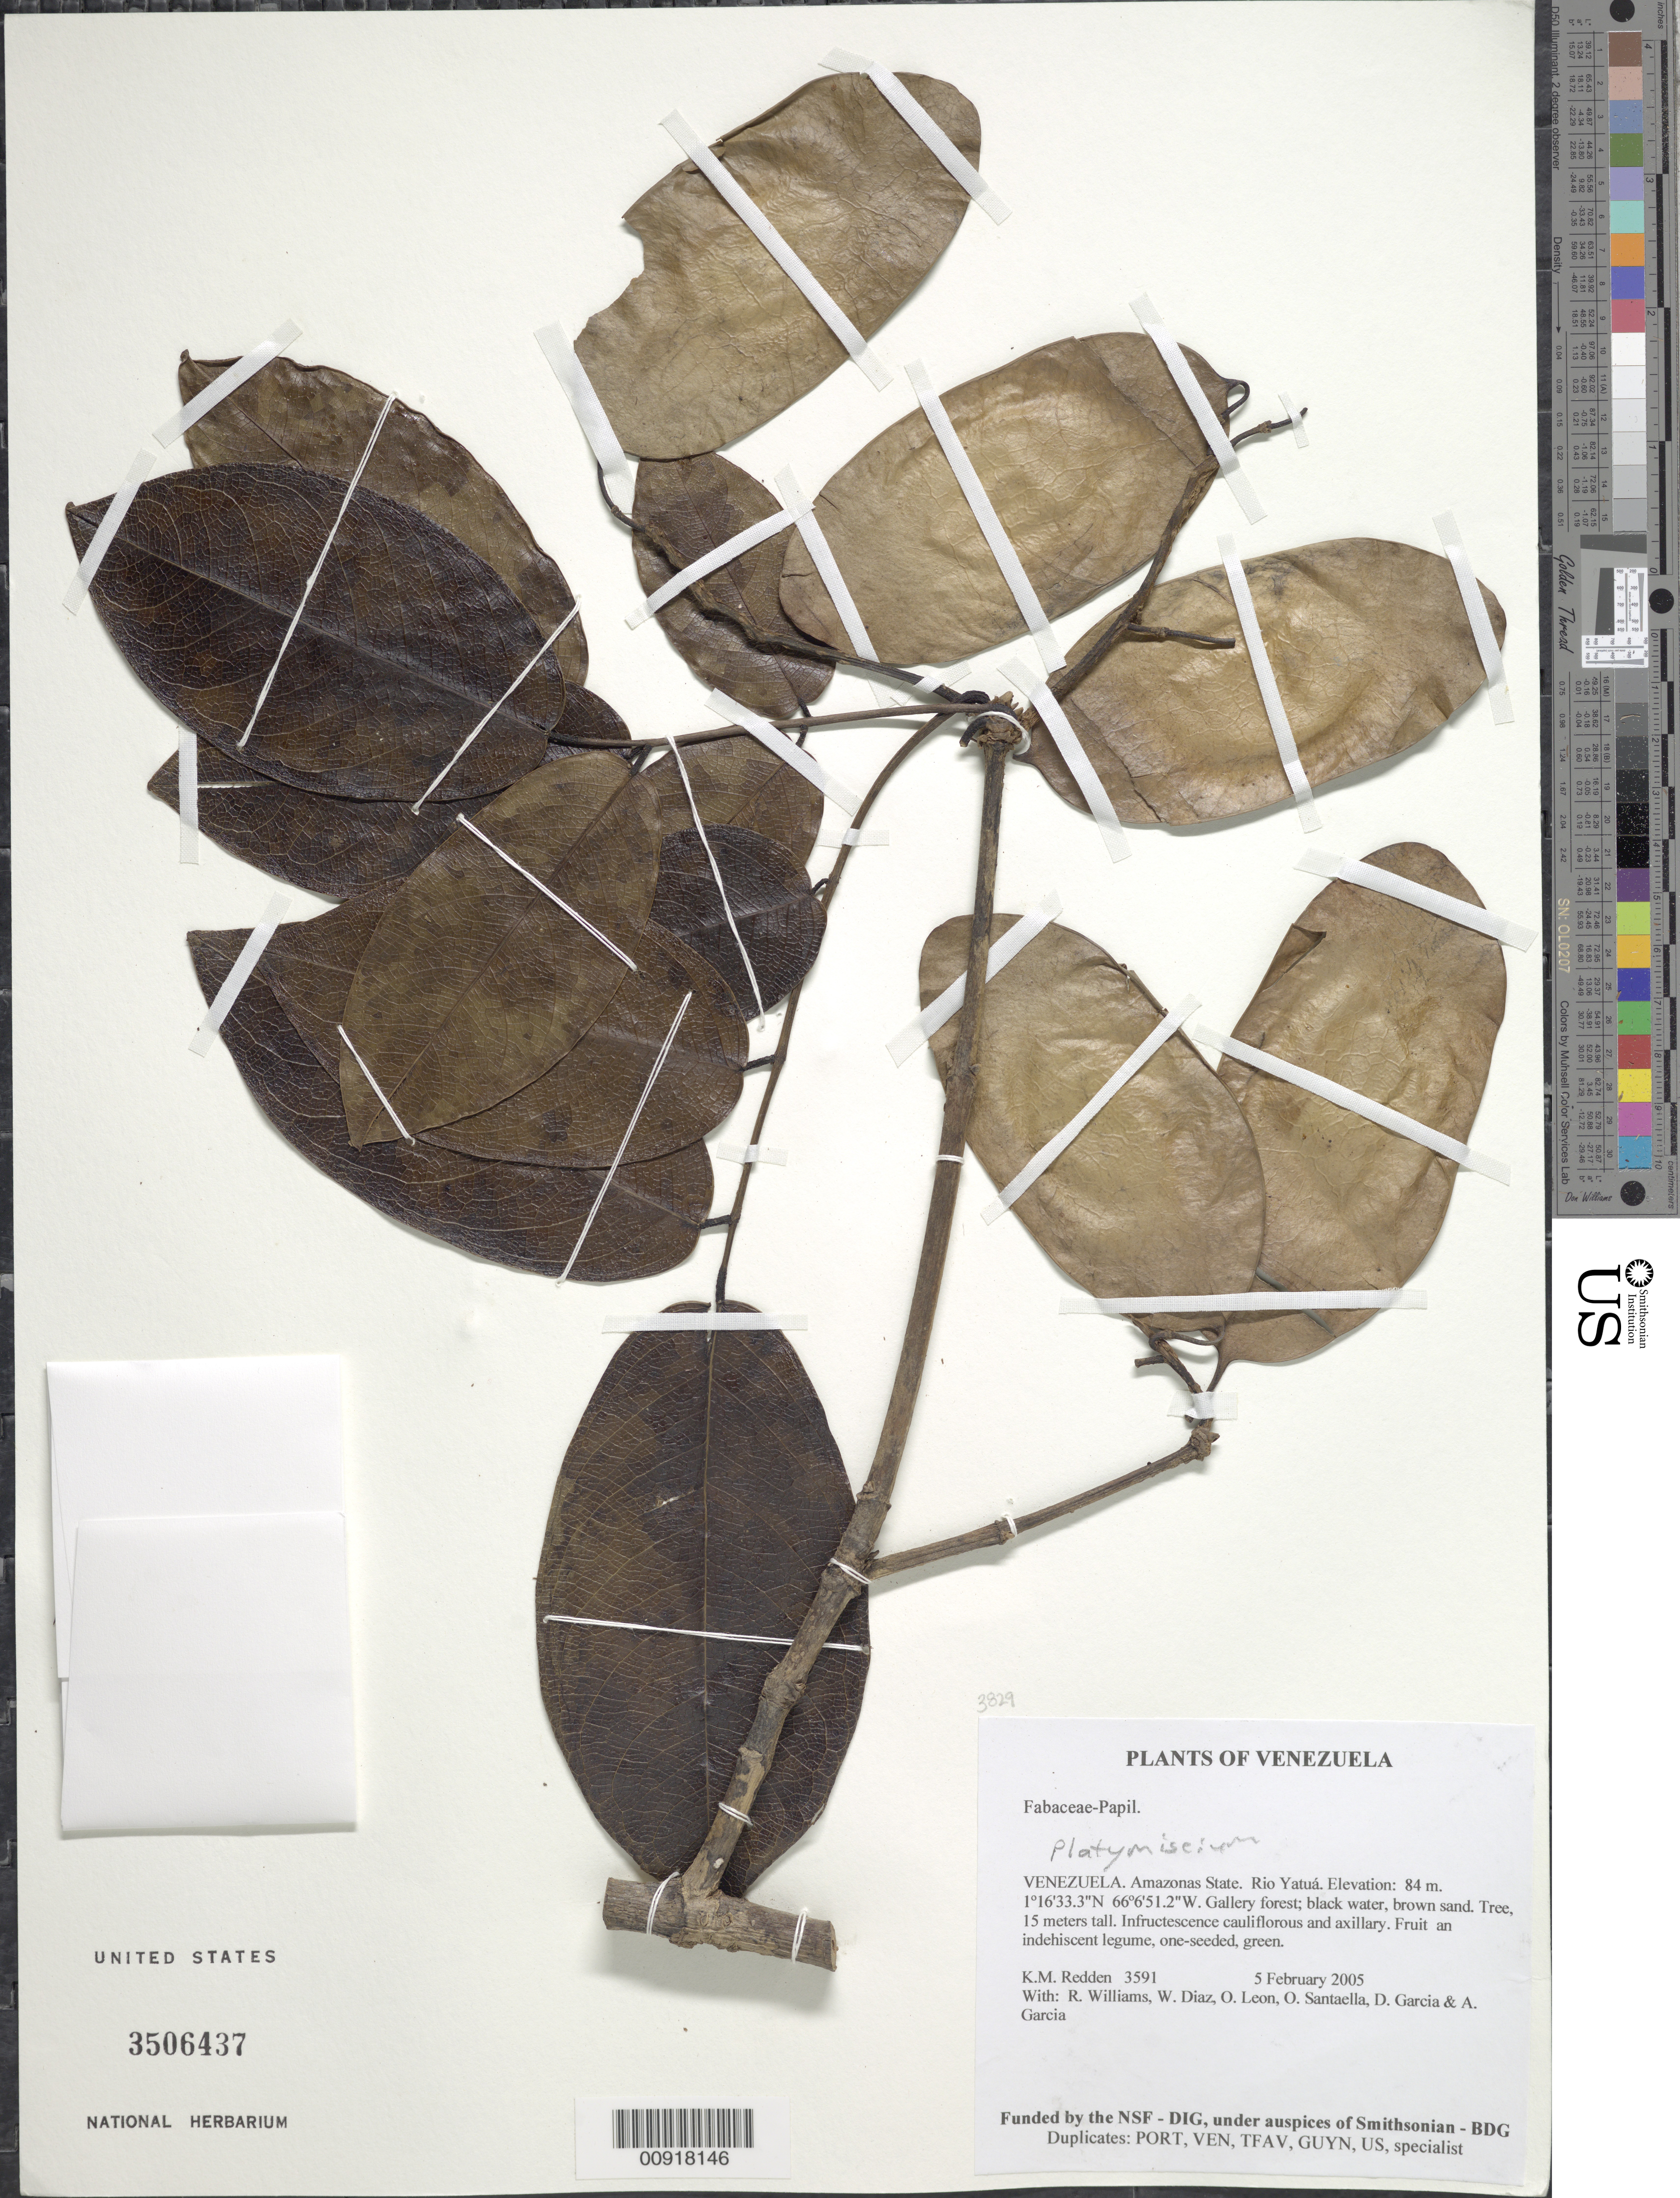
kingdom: Plantae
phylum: Tracheophyta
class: Magnoliopsida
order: Fabales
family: Fabaceae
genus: Platymiscium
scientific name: Platymiscium sp.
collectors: K. M. Redden, R. Williams, W. Díaz P., O. León, O. Santaella, D. Garcia & A. Garcia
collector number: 3591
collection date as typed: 5 February 2005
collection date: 2005-02-05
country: Venezuela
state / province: Amazonas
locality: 18 - Rio Yatuá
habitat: Gallery forest; black water, brown sand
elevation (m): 84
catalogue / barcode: US 3506437